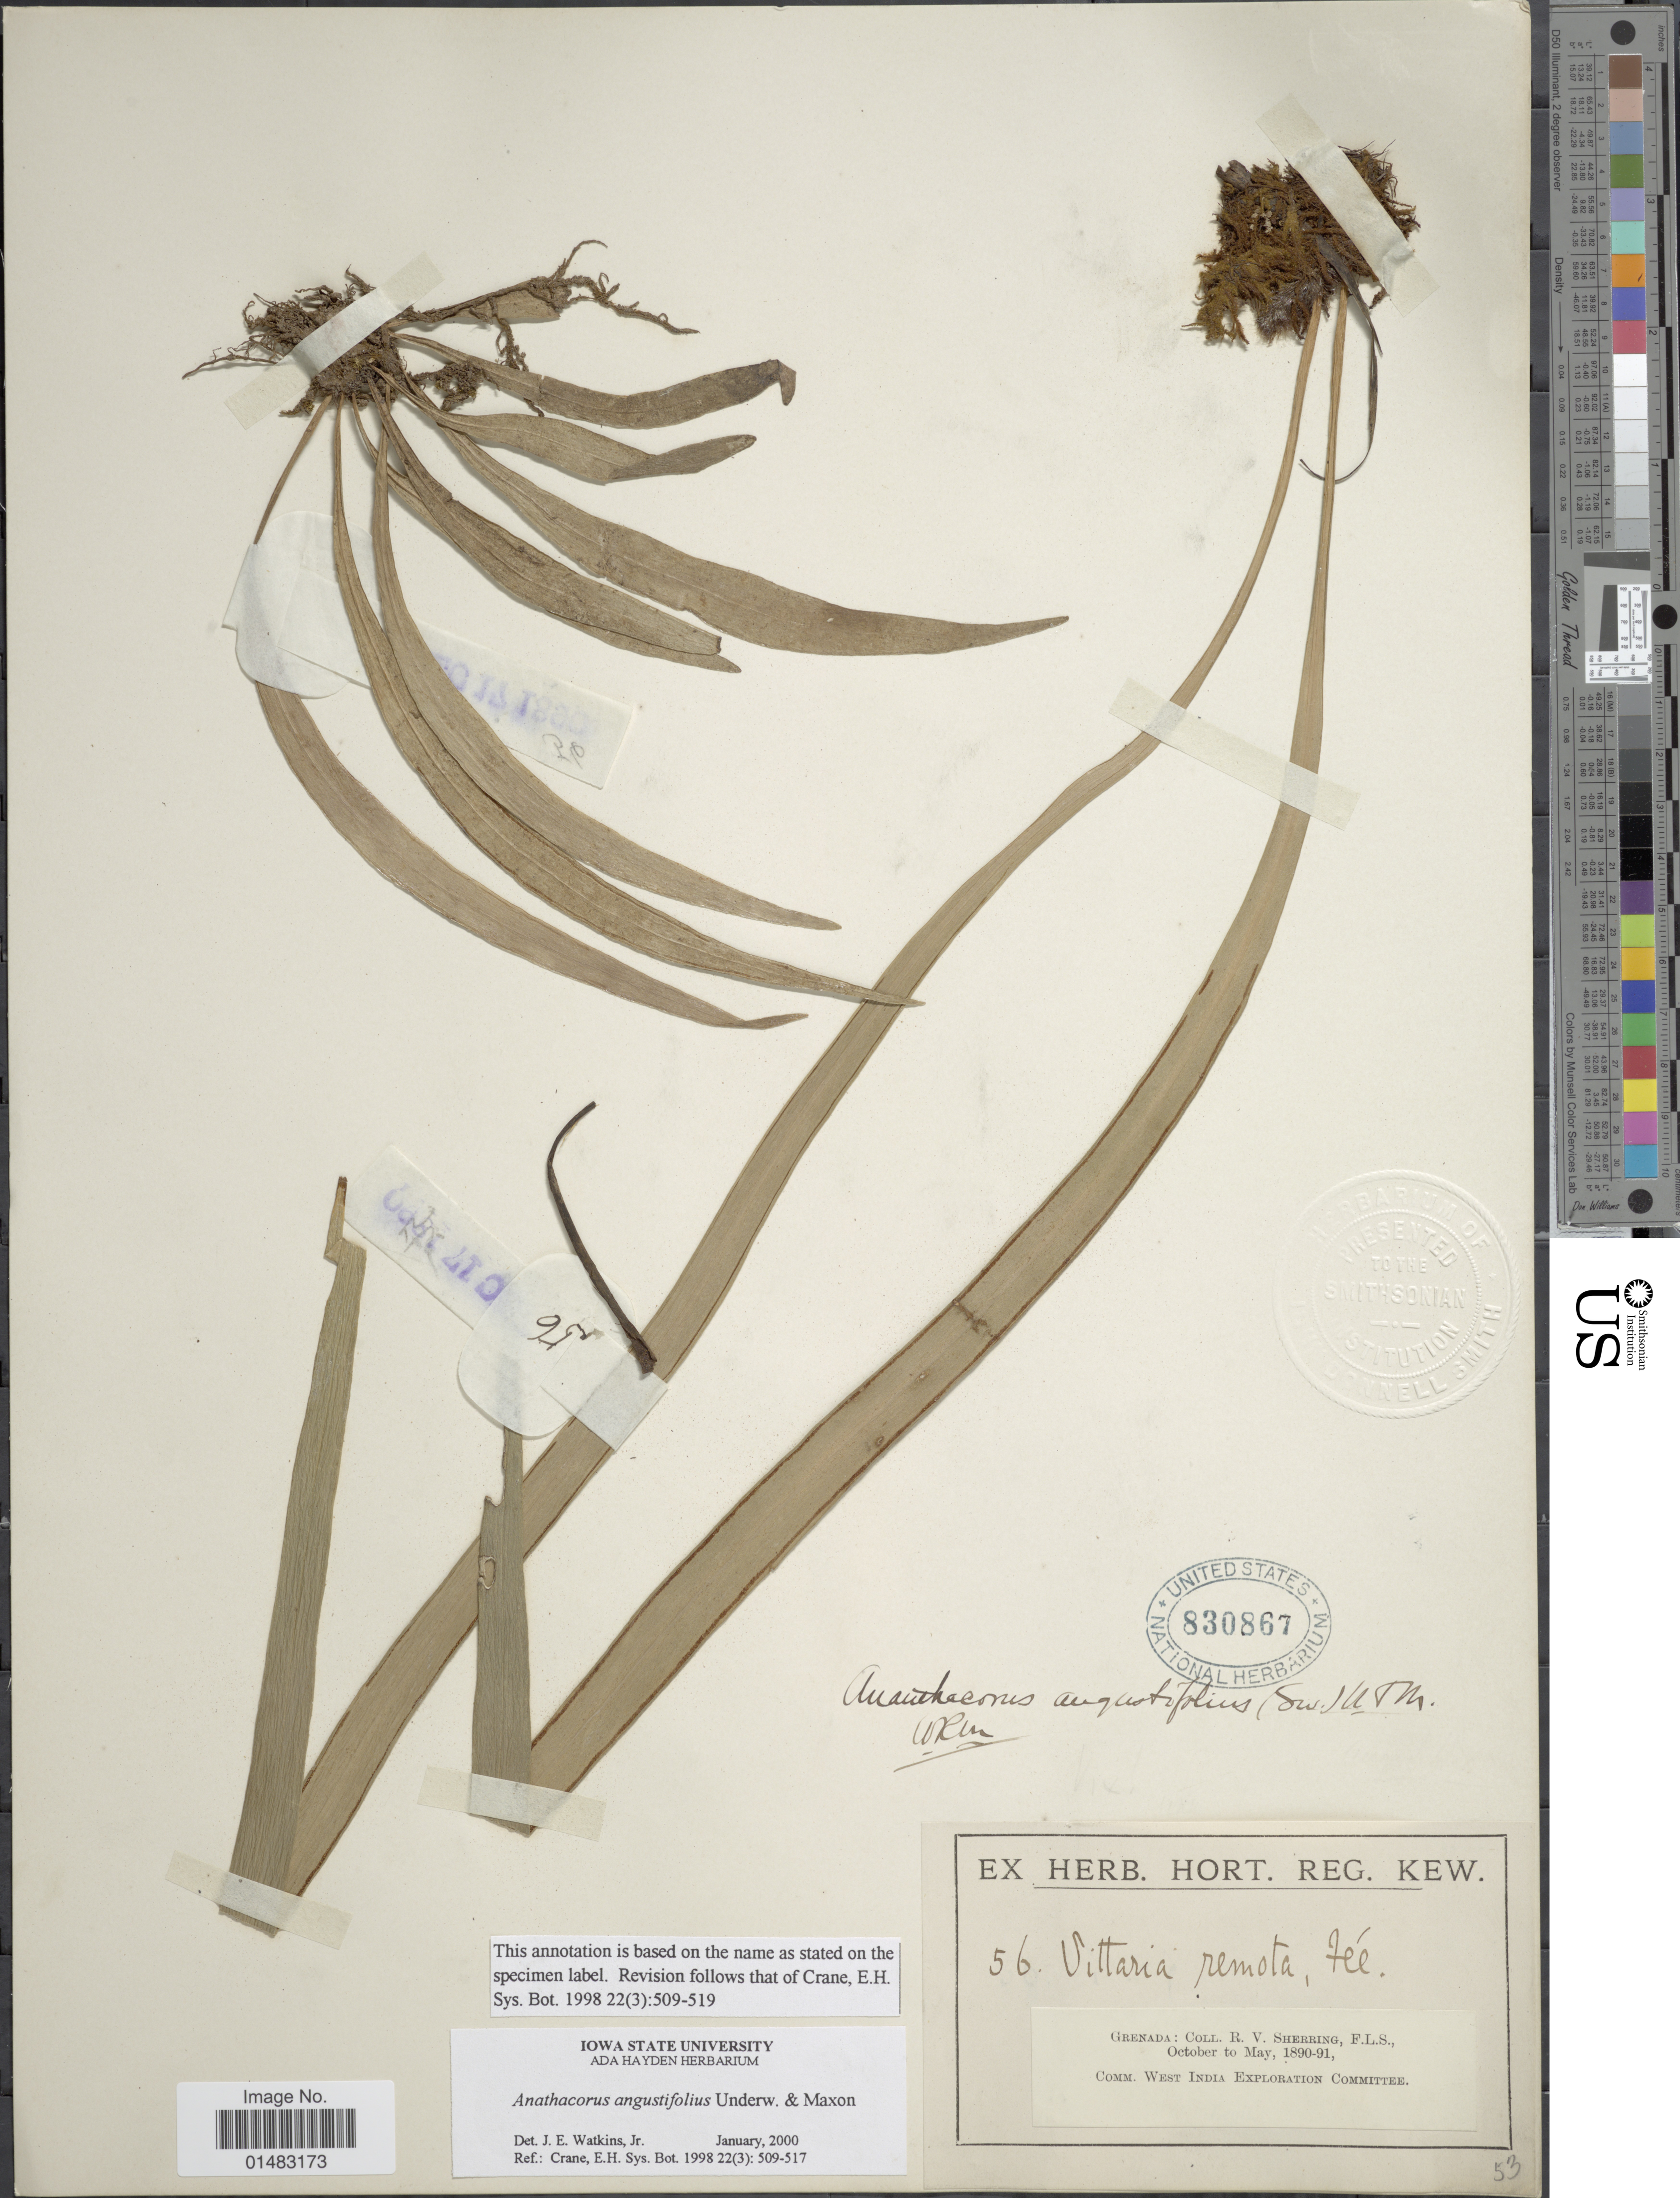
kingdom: Plantae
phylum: Tracheophyta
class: Polypodiopsida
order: Polypodiales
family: Pteridaceae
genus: Ananthacorus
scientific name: Ananthacorus angustifolius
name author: (Sw.) Underw. & Maxon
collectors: R. Sherring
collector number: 56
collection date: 1890-10/1891-05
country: Grenada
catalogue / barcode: US 830867